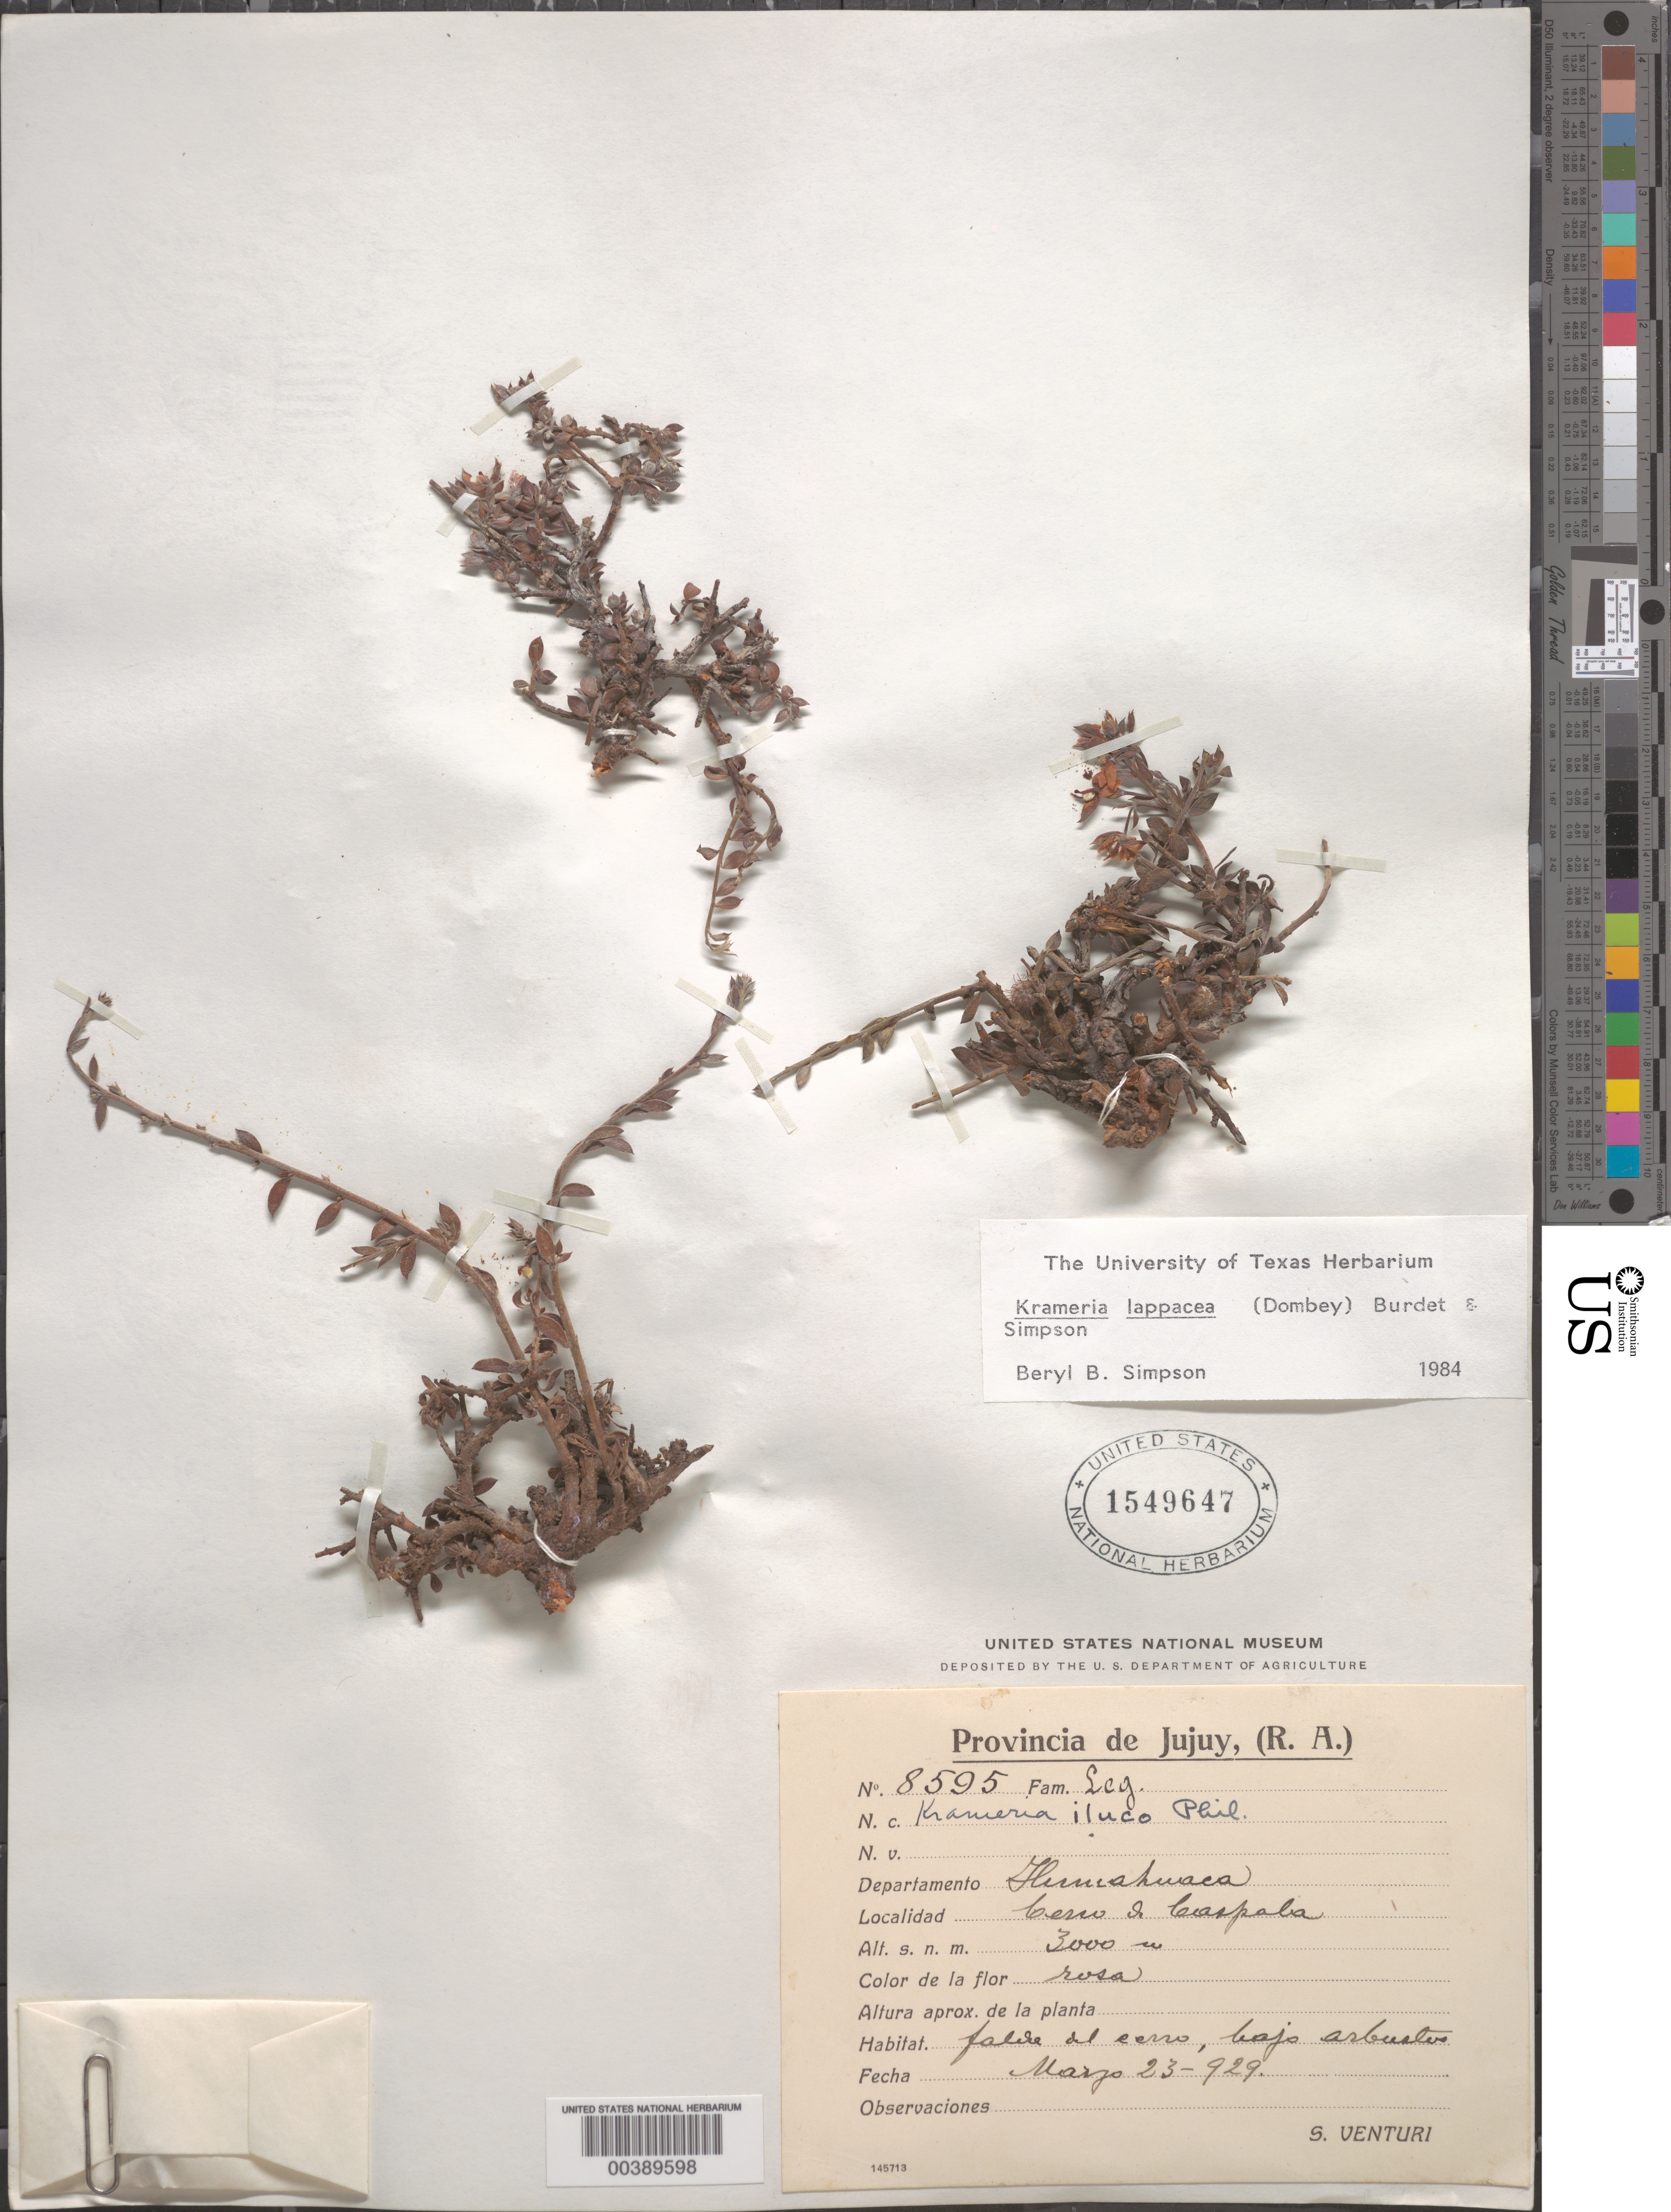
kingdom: Plantae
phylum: Tracheophyta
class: Magnoliopsida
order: Zygophyllales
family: Krameriaceae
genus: Krameria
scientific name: Krameria lappacea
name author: (Dombey) Burdet & B.B. Simpson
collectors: S. Venturi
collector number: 8595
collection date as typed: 23 Mar 1929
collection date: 1929-03-23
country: Argentina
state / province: Jujuy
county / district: Humahuaca ?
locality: Dept. Glumahuaca (?), Cerro de Cospala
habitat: Falda del cerro, bajo arbustos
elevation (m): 3000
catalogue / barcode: US 1549647